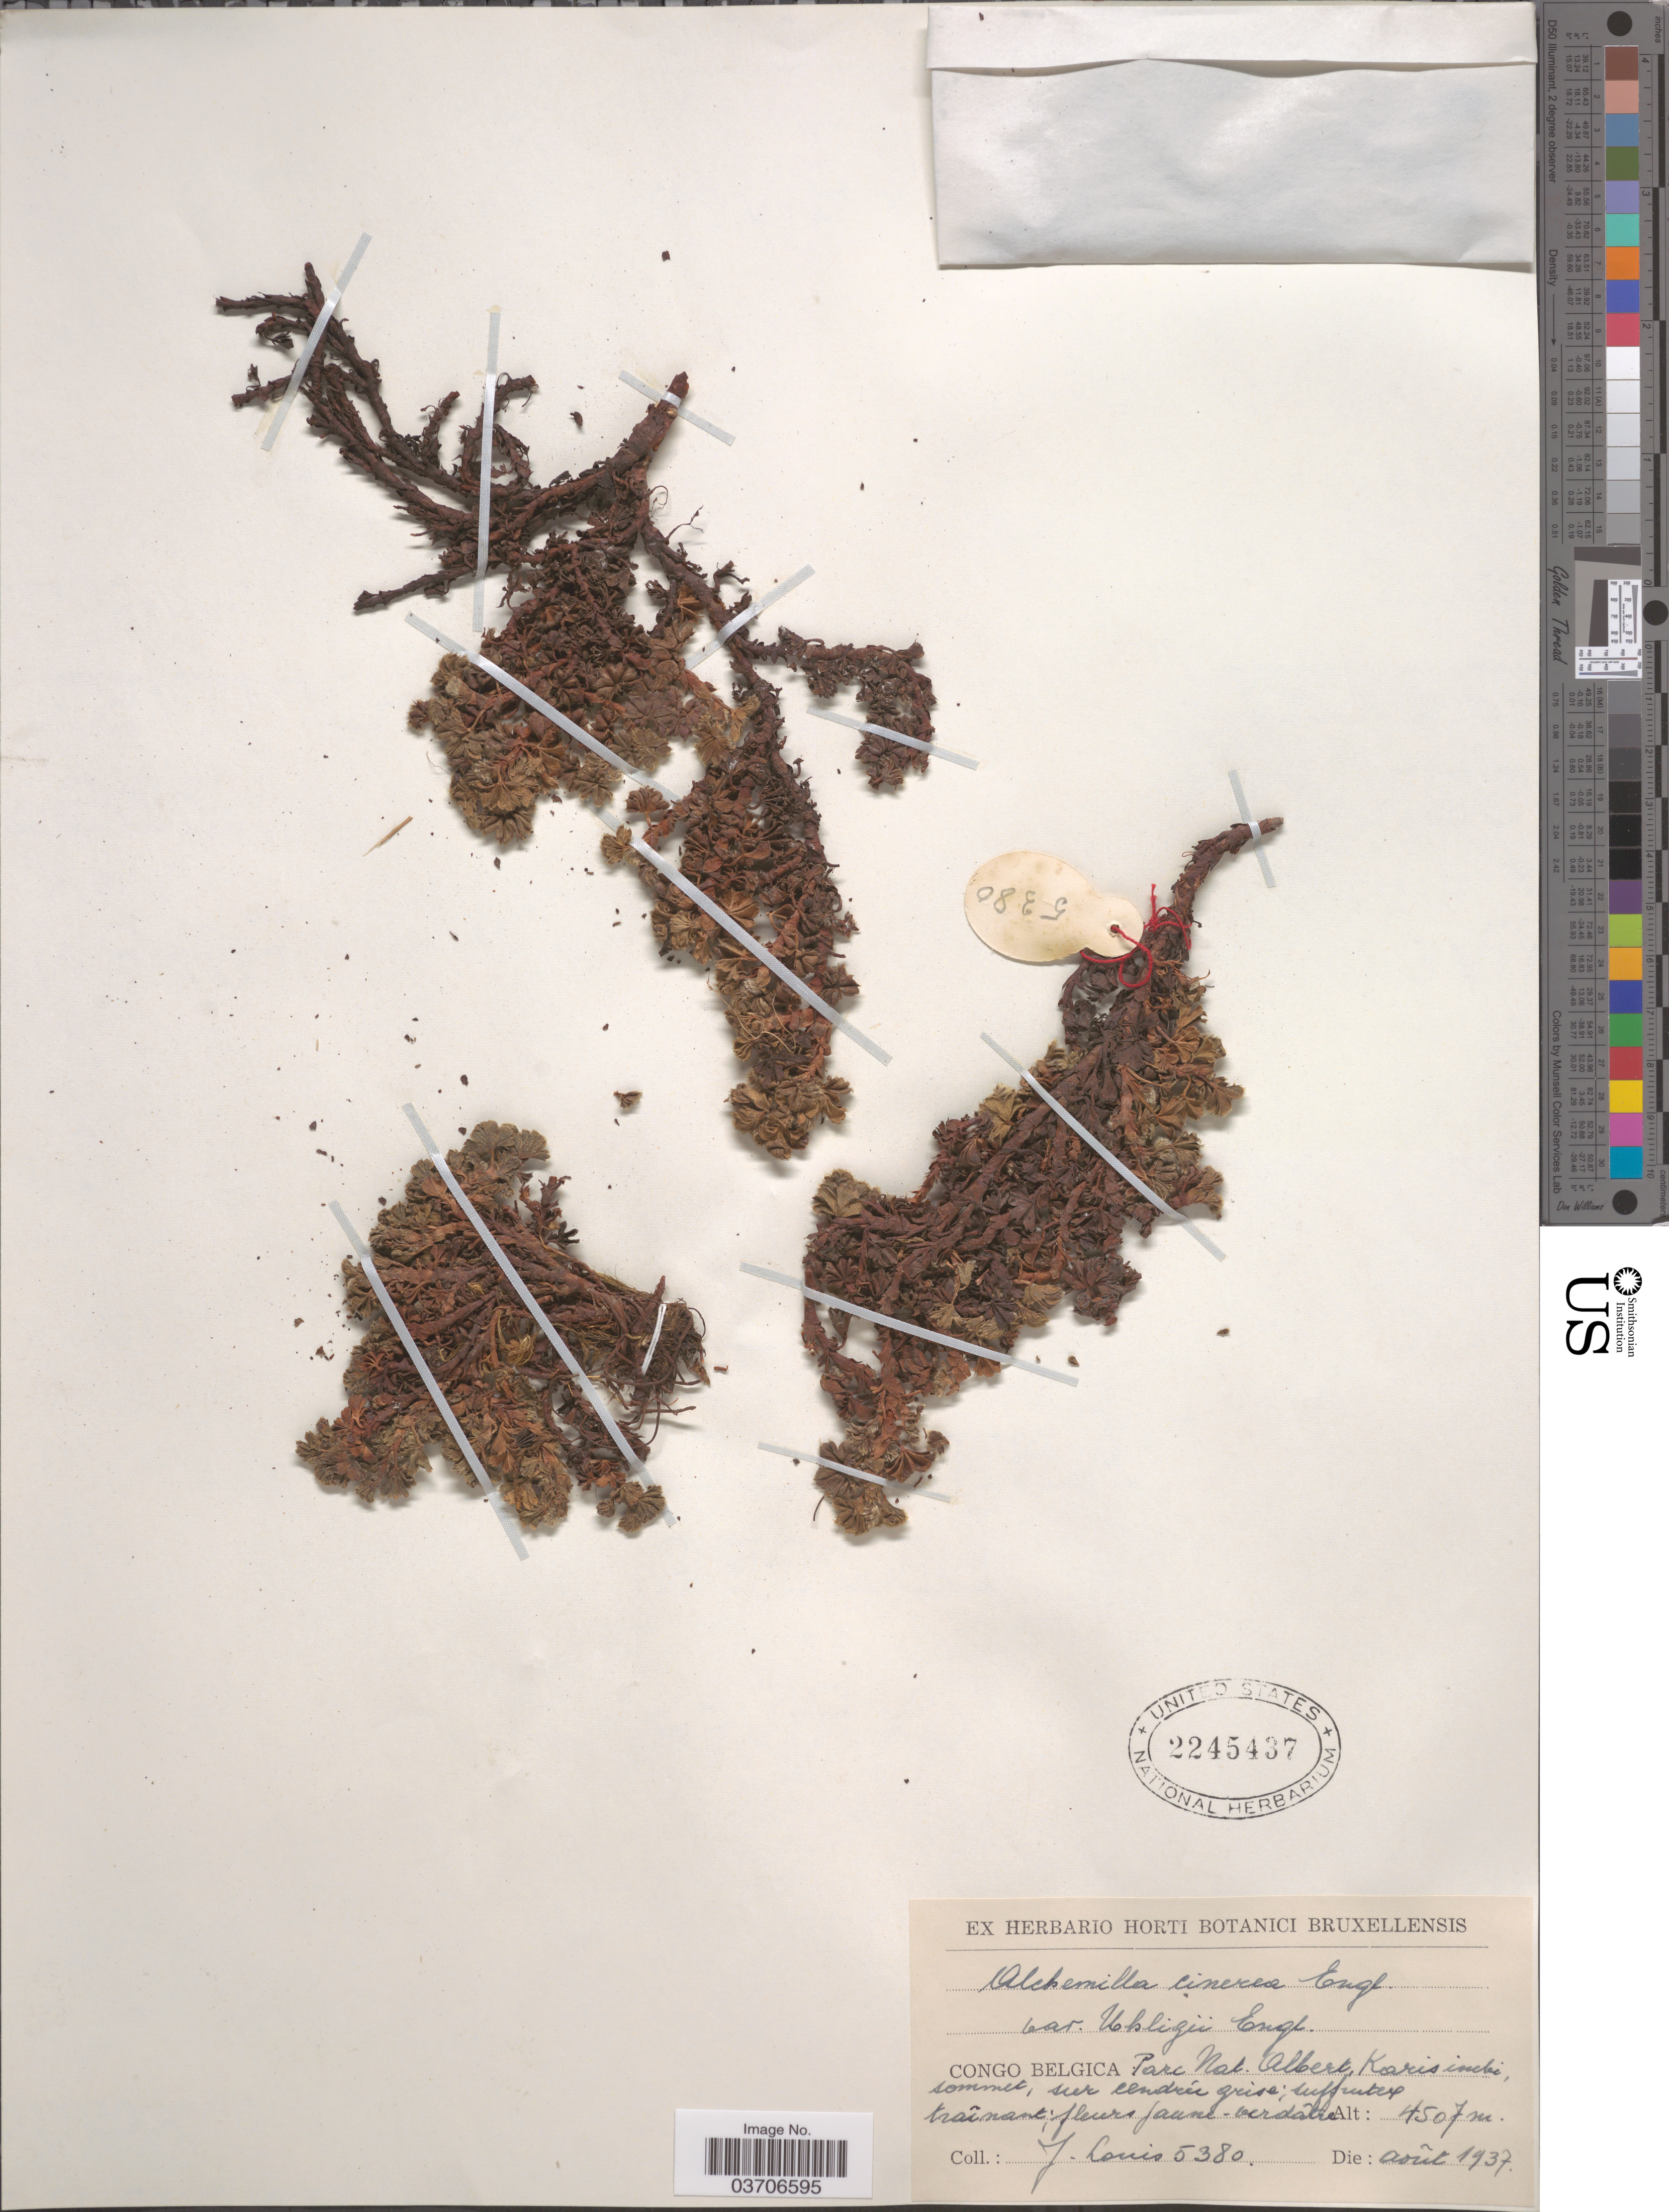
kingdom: Plantae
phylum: Tracheophyta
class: Magnoliopsida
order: Rosales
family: Rosaceae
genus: Alchemilla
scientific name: Alchemilla cinerea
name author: Engl.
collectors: J. Louis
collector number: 5380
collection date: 1937-08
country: Congo, Democratic Republic of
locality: Conge Belgica. Parc Nat. Albert, Karisimbi, sommet, sur centric grise.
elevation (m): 4507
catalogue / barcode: US 2245437